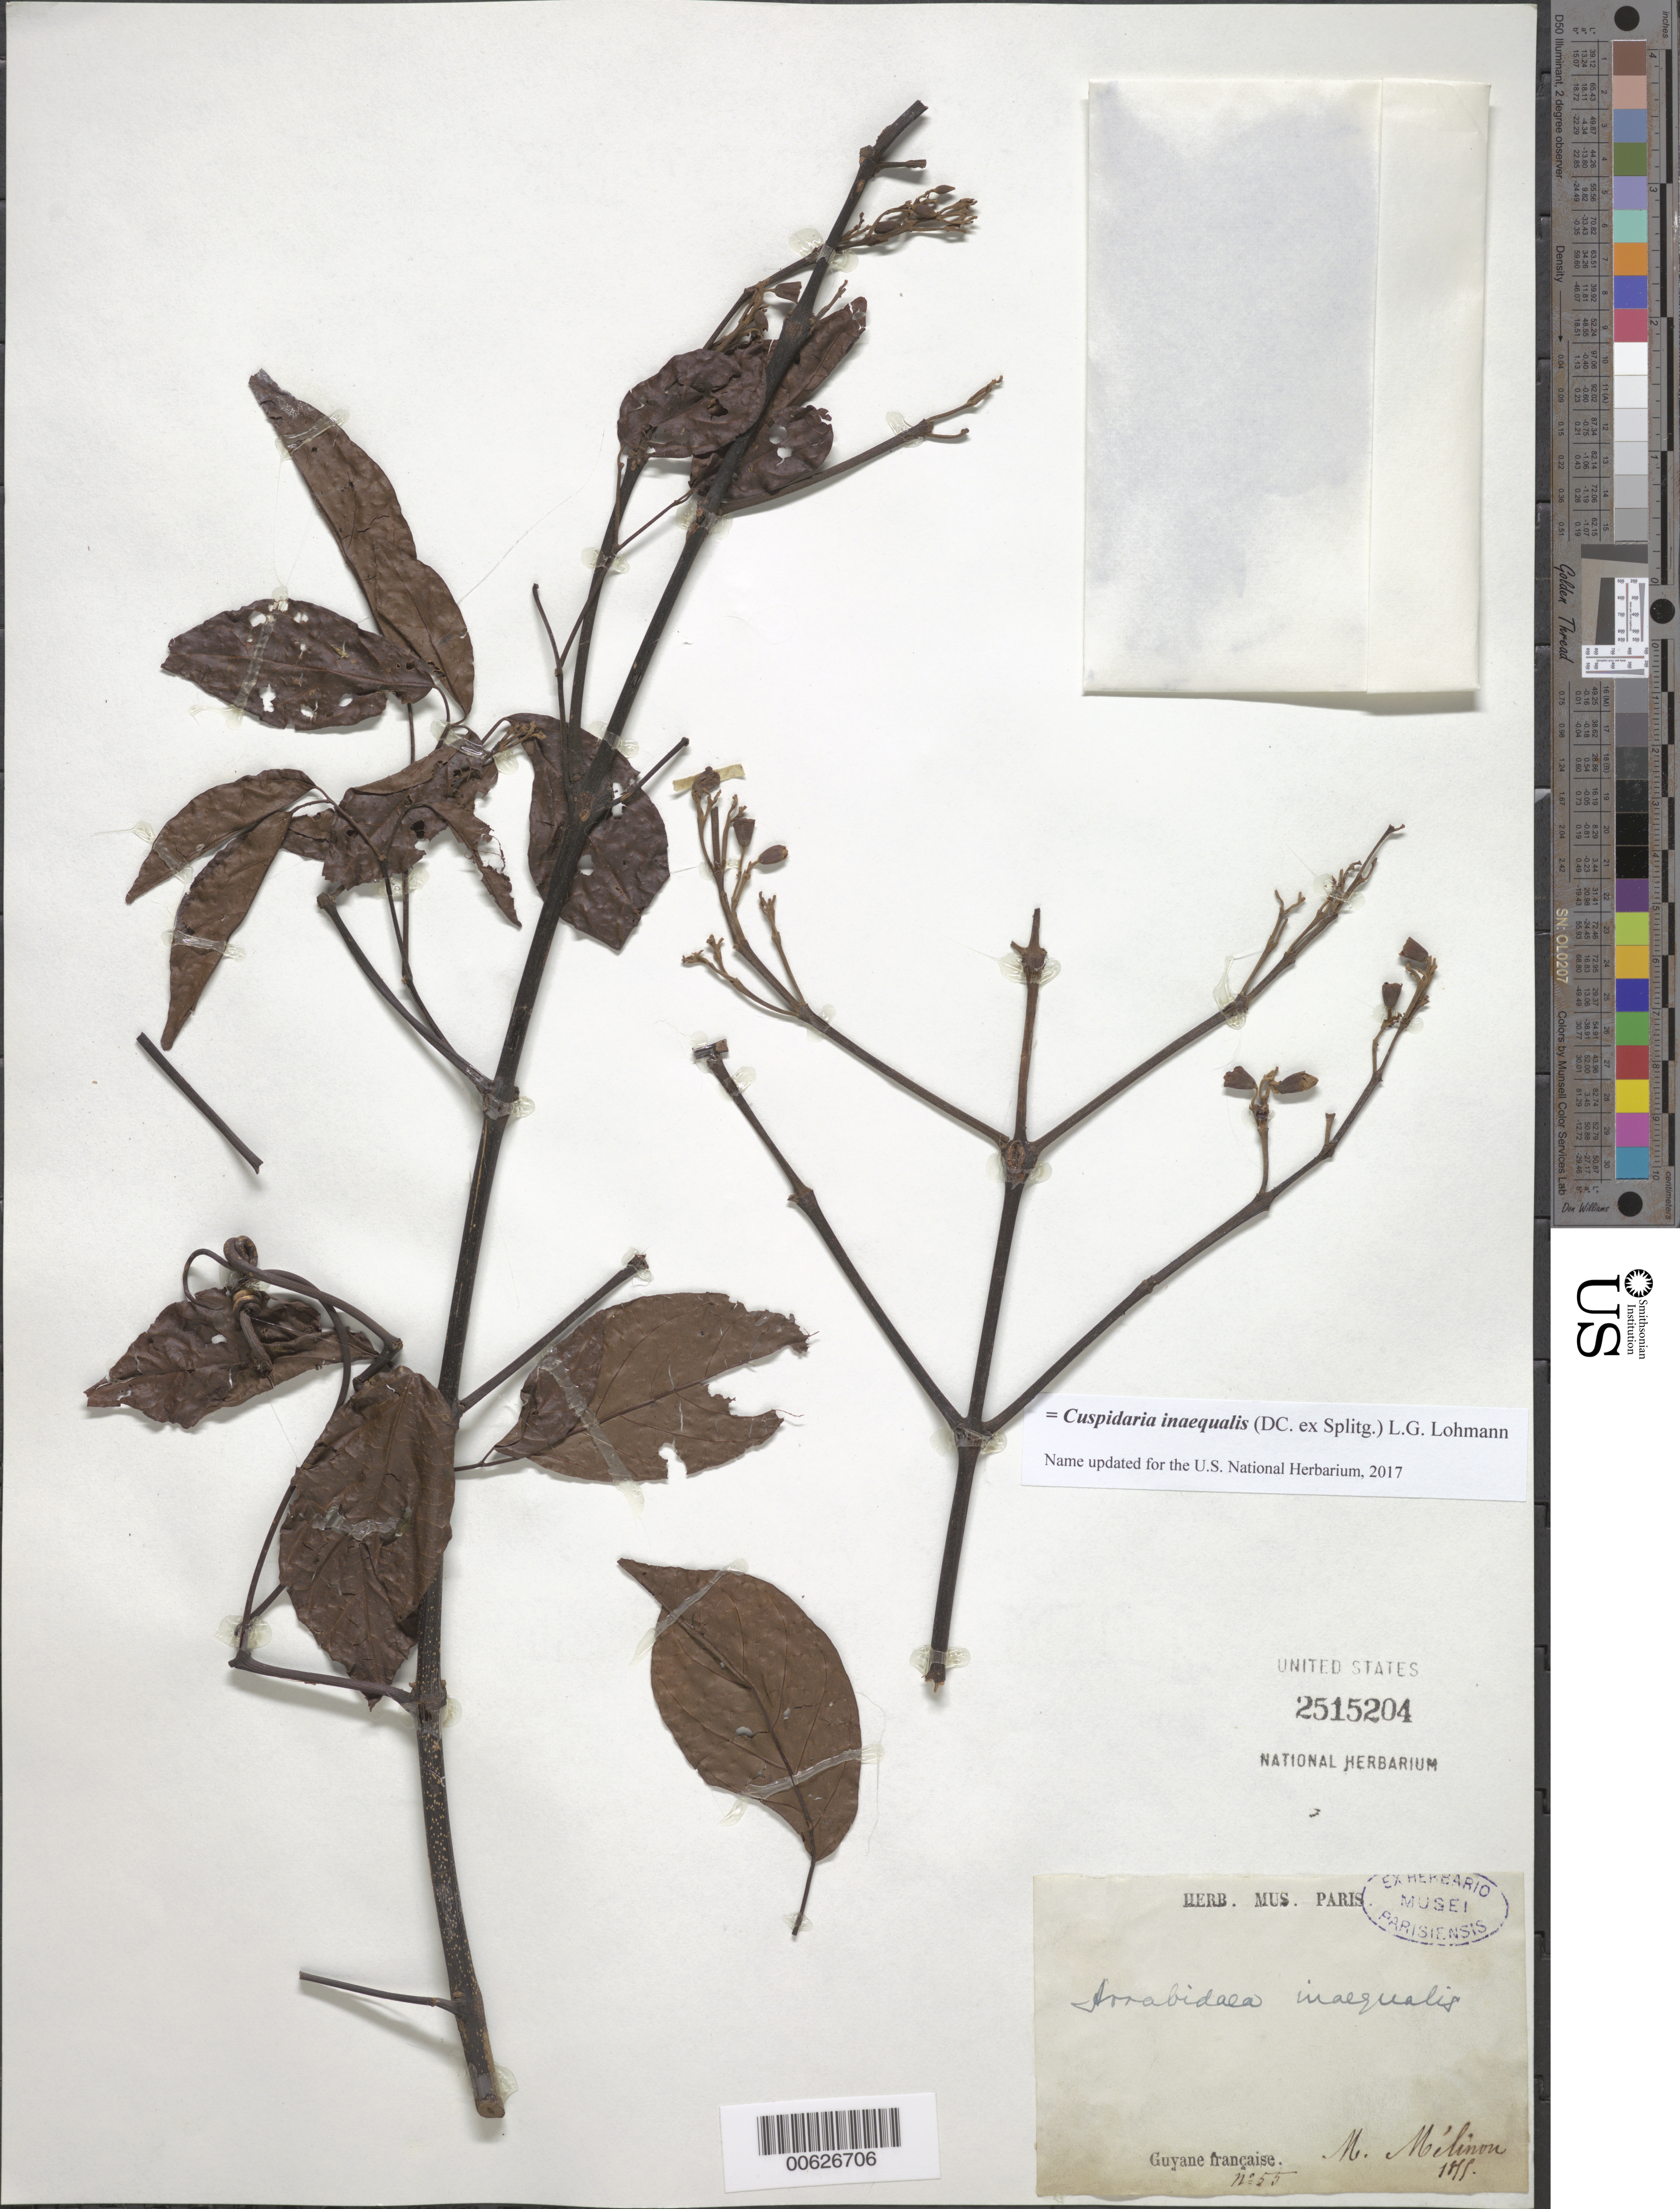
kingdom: Plantae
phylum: Tracheophyta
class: Magnoliopsida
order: Lamiales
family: Bignoniaceae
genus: Cuspidaria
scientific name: Cuspidaria inaequalis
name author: (Splitg.) L.G. Lohmann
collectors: E. Mélinon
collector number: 55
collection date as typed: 1855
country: French Guiana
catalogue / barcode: US 2515204